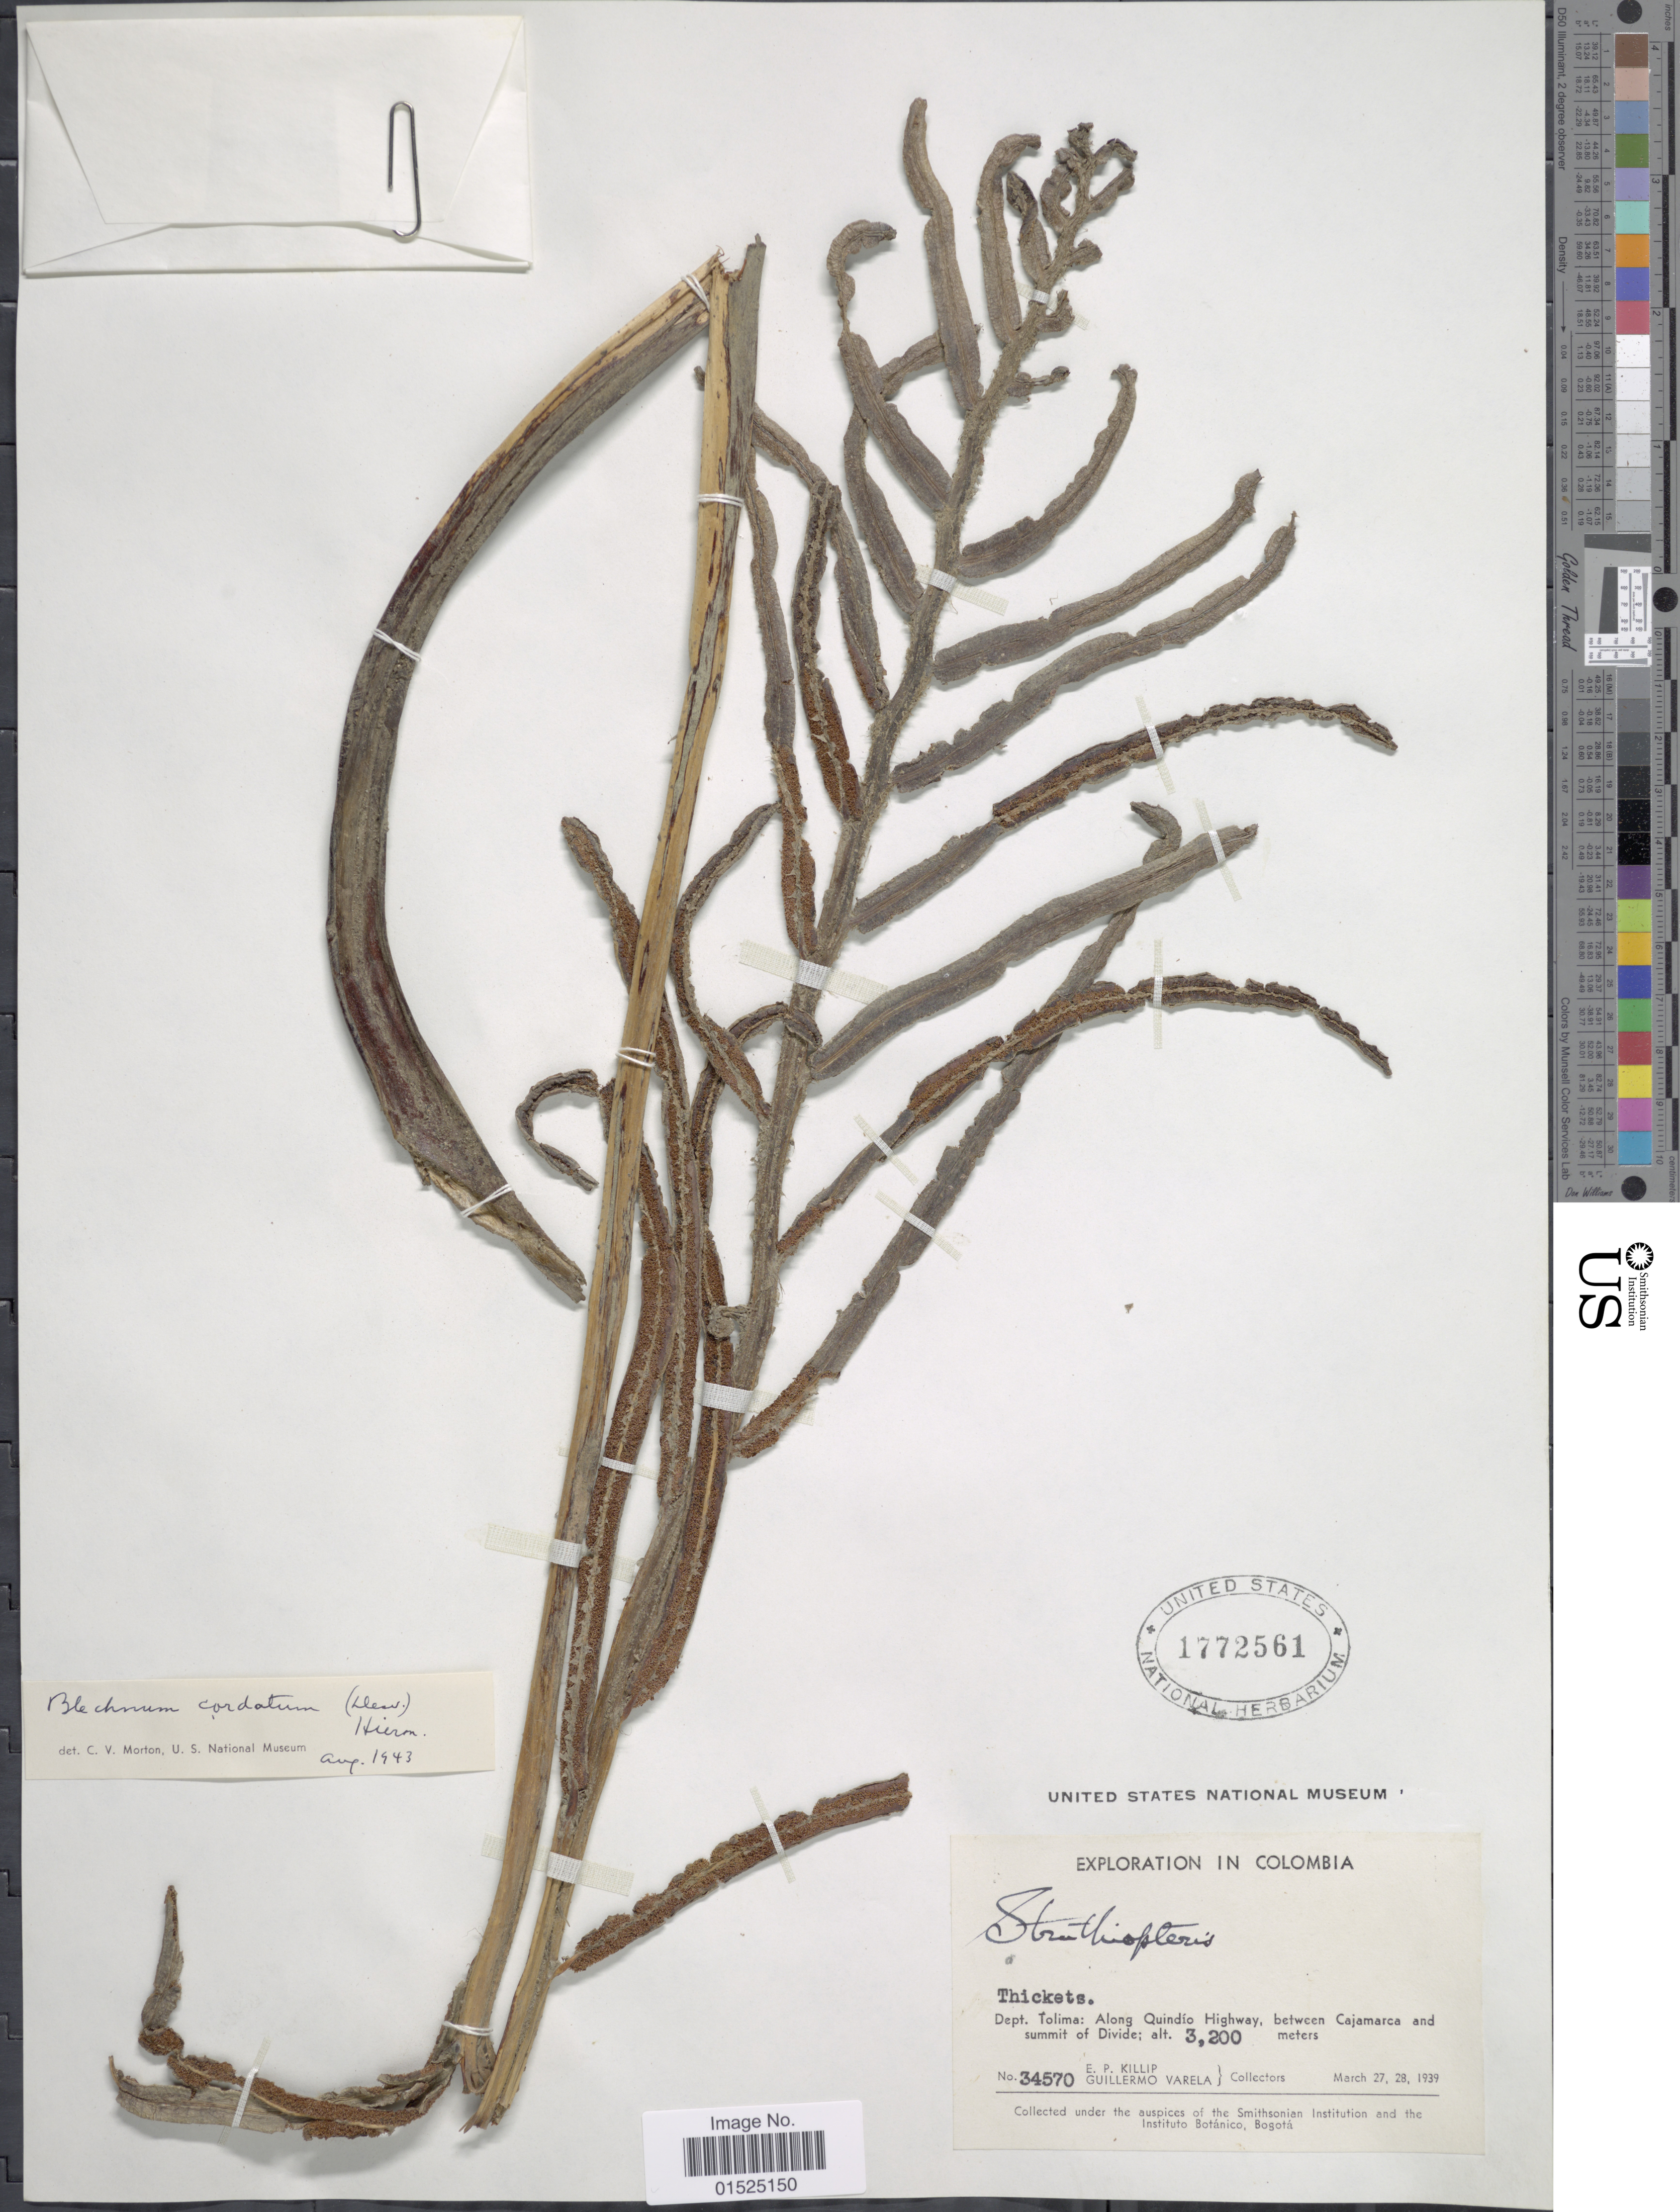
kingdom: Plantae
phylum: Tracheophyta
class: Polypodiopsida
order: Polypodiales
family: Blechnaceae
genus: Blechnum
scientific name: Blechnum arborescens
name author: (Klotzsch) Hieron.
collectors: E. P. Killip & G. Varela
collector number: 34570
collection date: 1939-03-27/1939-03-28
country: Colombia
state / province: Tolima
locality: Along Quindio Highway, between Cajamarca and summit of Divide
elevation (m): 3200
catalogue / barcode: US 1772561